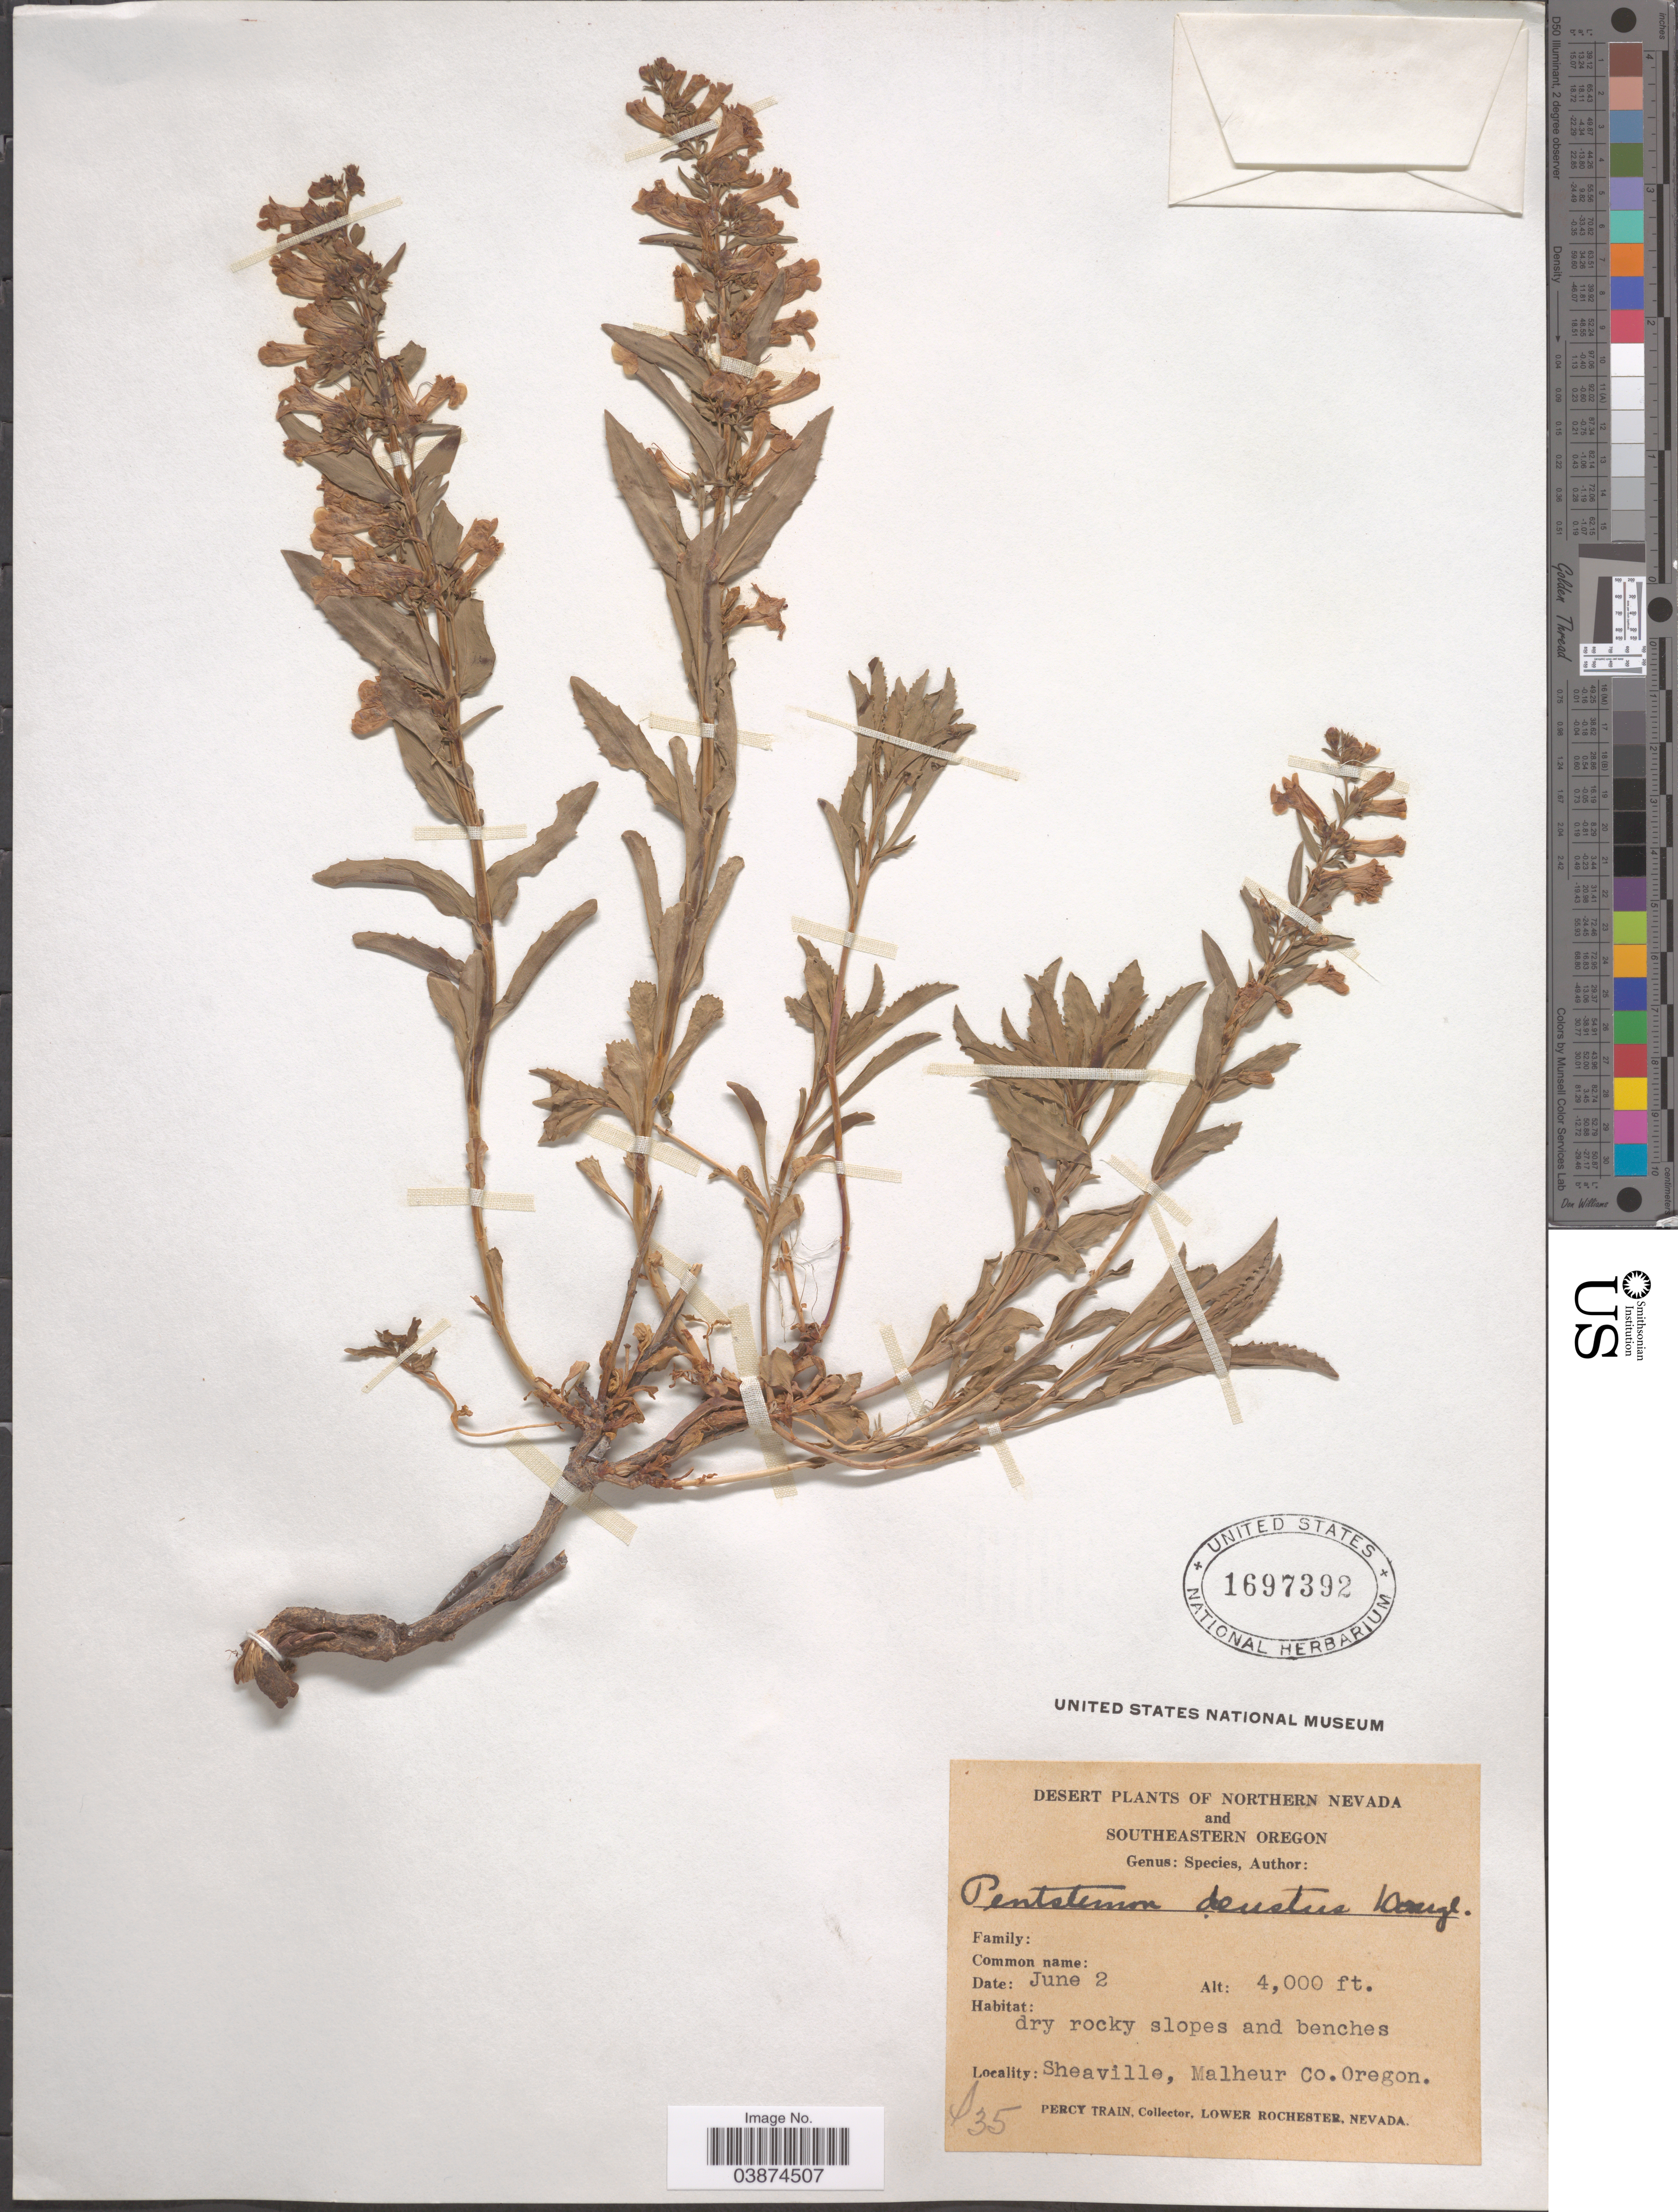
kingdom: Plantae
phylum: Tracheophyta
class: Magnoliopsida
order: Lamiales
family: Plantaginaceae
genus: Penstemon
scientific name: Penstemon deustus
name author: Douglas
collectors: P. Train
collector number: D35*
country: United States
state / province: Oregon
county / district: Malheur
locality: Southeastern Oregon. Sheaville, Malheur Co.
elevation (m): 1219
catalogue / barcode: US 1697392